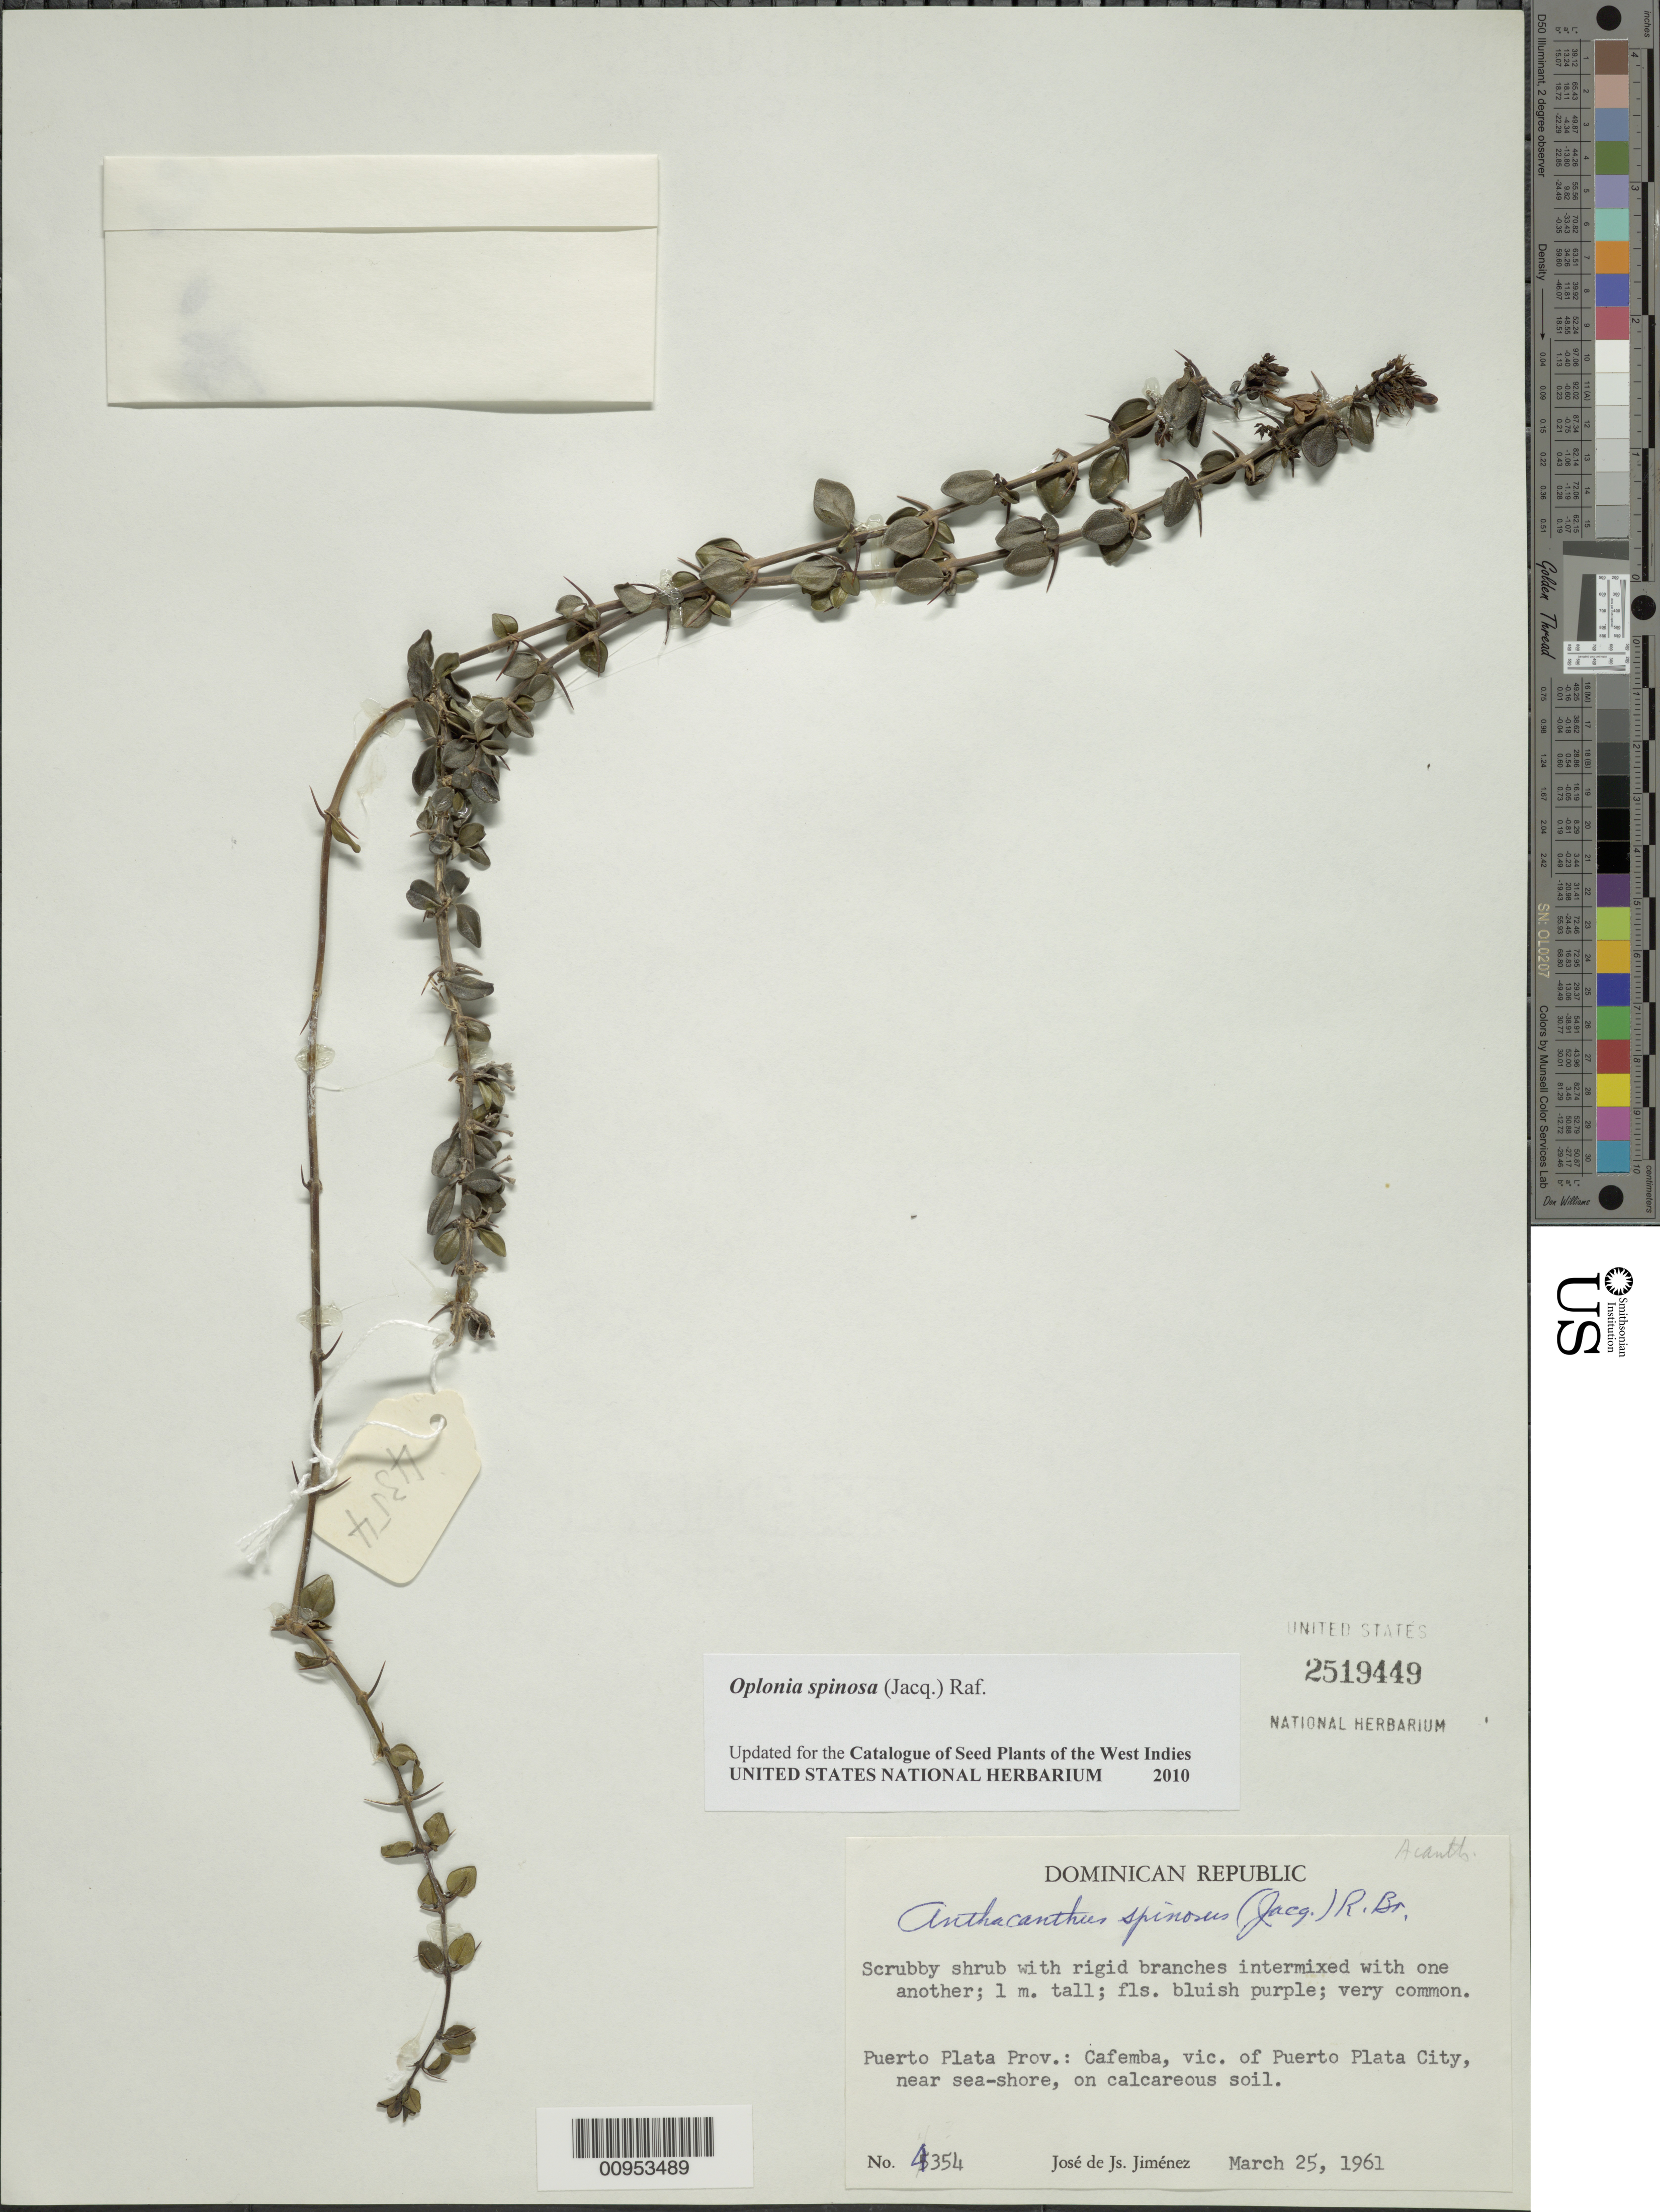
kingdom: Plantae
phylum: Tracheophyta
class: Magnoliopsida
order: Lamiales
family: Acanthaceae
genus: Oplonia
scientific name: Oplonia spinosa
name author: Raf.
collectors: J. J. Jiménez Almonte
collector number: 4354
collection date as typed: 25 Mar 1961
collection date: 1961-03-25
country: Dominican Republic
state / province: Puerto Plata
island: Hispaniola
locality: Cafemba, vicinity of Puerto Plata City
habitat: Near seashore, on calcareous soil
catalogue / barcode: US 2519449